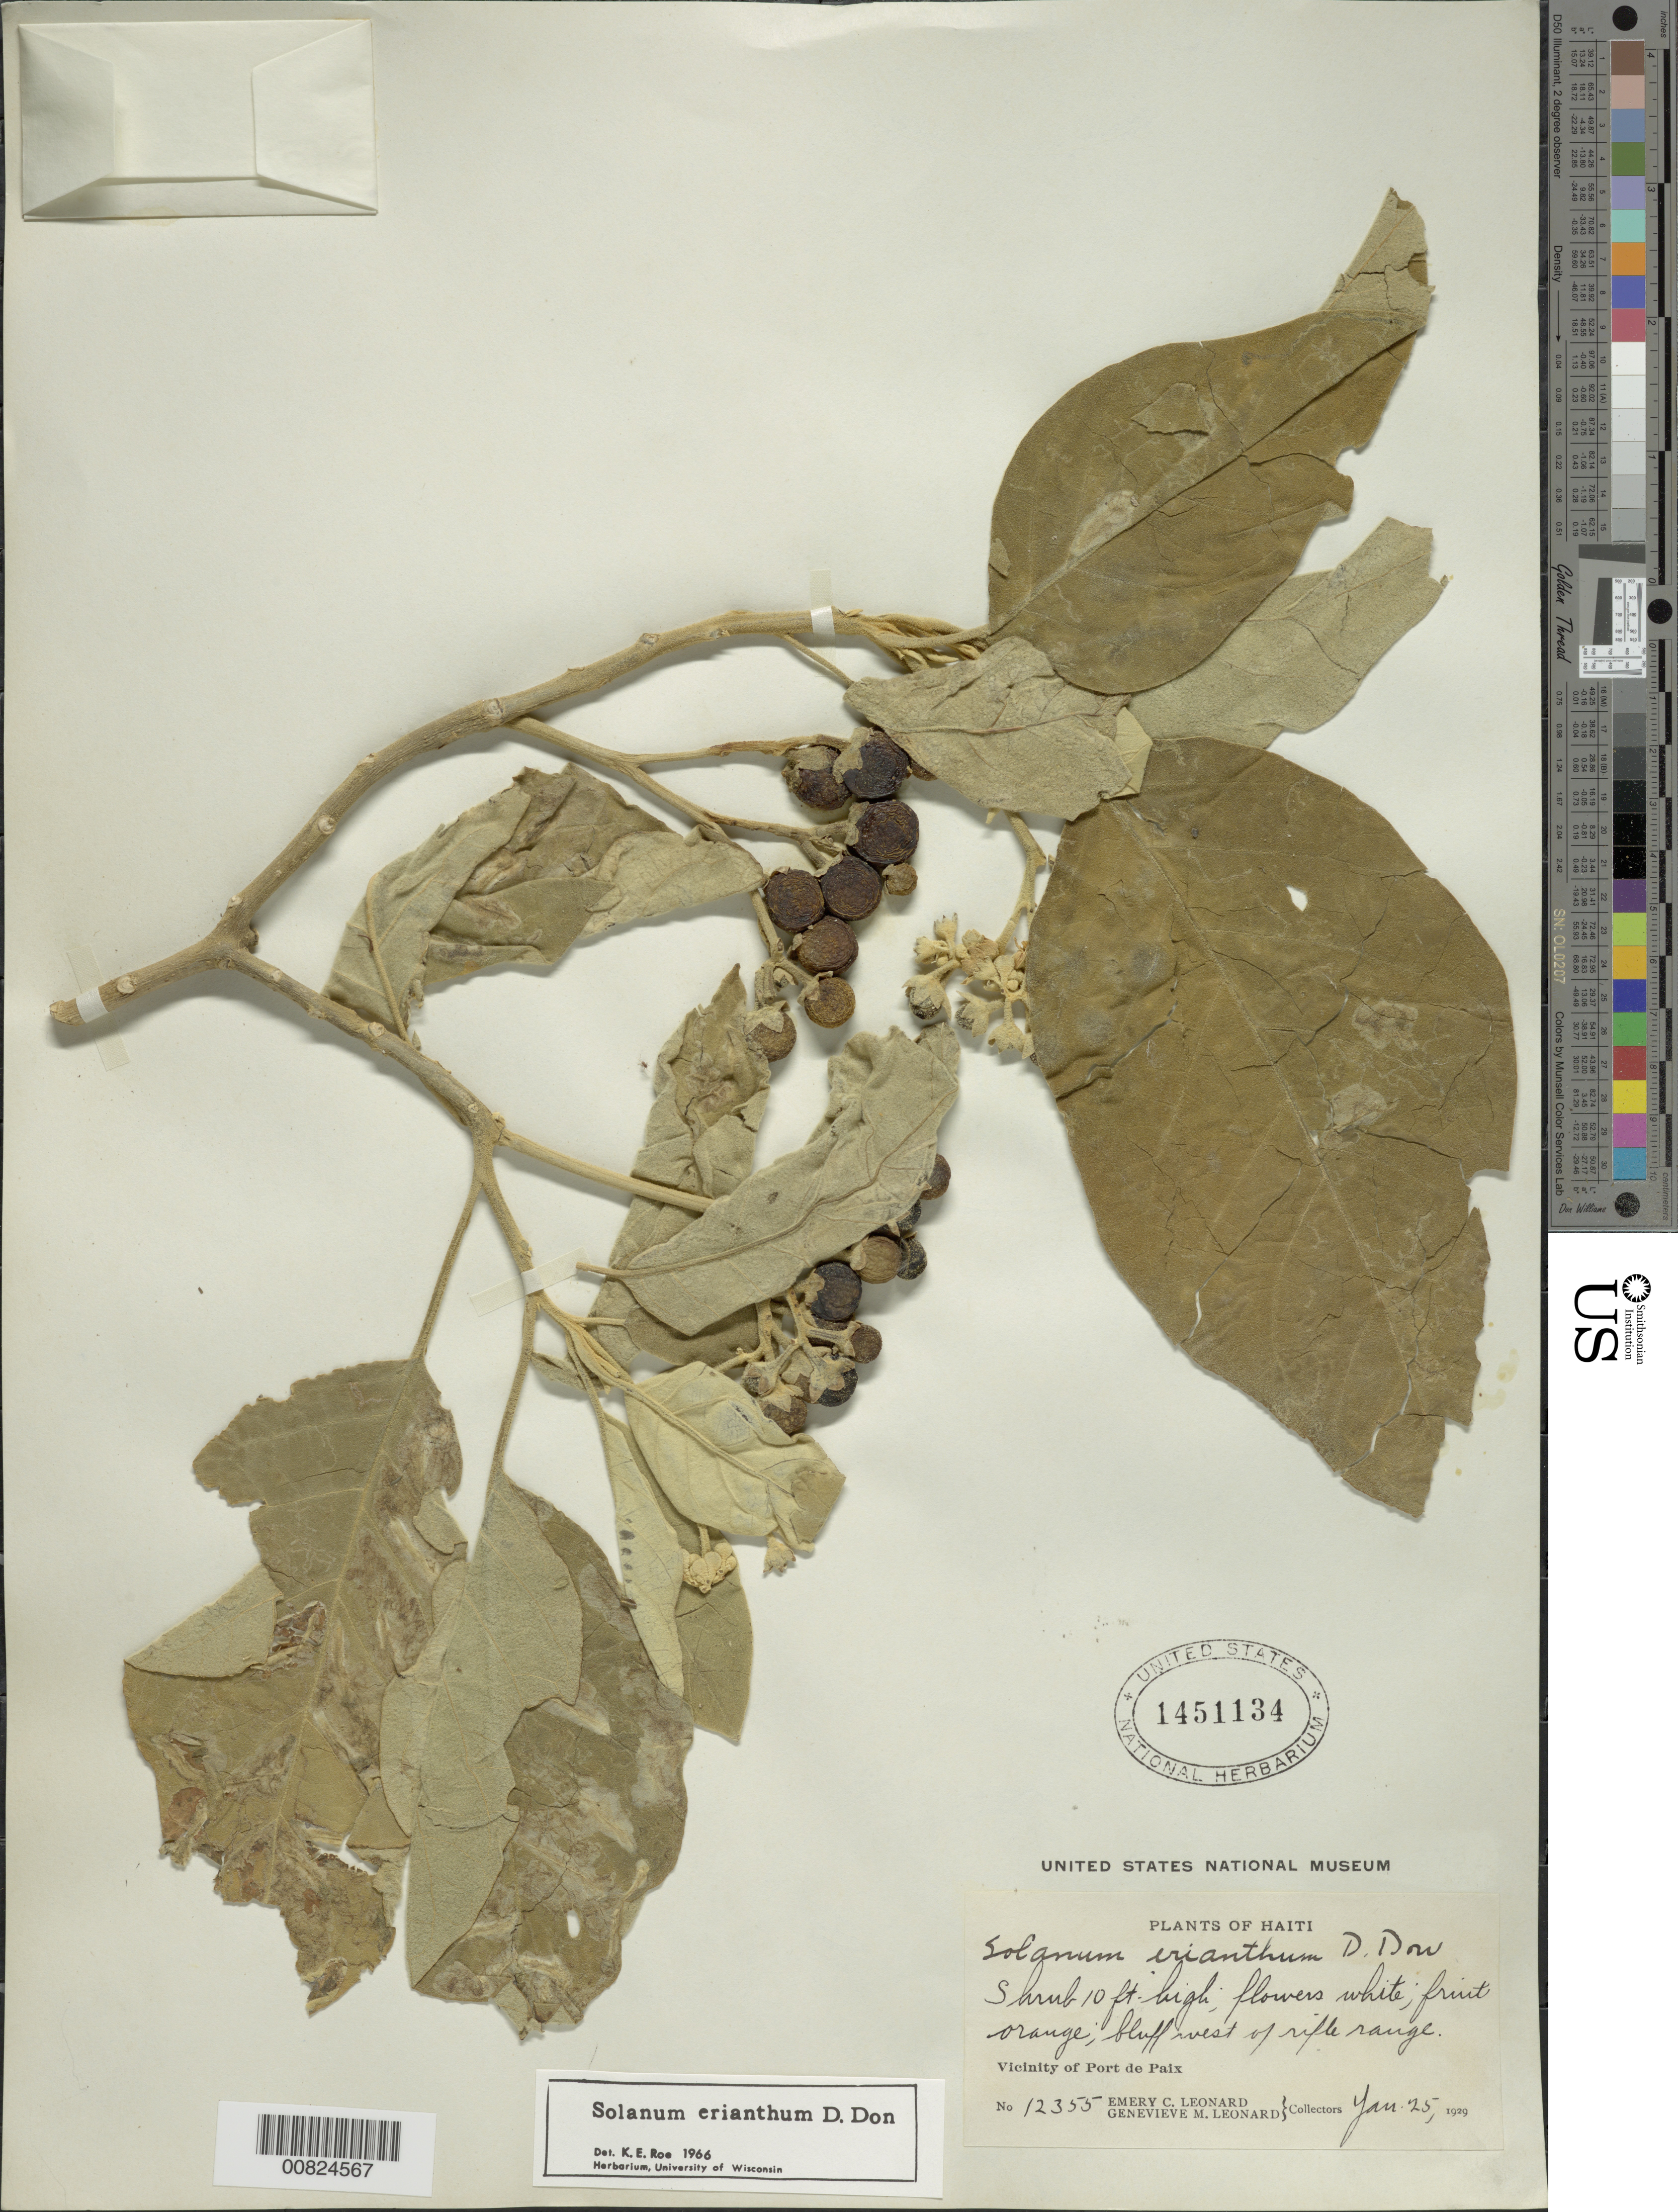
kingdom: Plantae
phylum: Tracheophyta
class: Magnoliopsida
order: Solanales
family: Solanaceae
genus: Solanum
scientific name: Solanum erianthum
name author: D. Don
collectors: E. C. Leonard & G. M. Leonard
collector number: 12355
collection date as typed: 25 Jan 1929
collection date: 1929-01-25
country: Haiti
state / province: Nord-Ouest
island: Hispaniola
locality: Vicinity of Port de Paix, bluff W of rifle range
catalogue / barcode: US 1451134